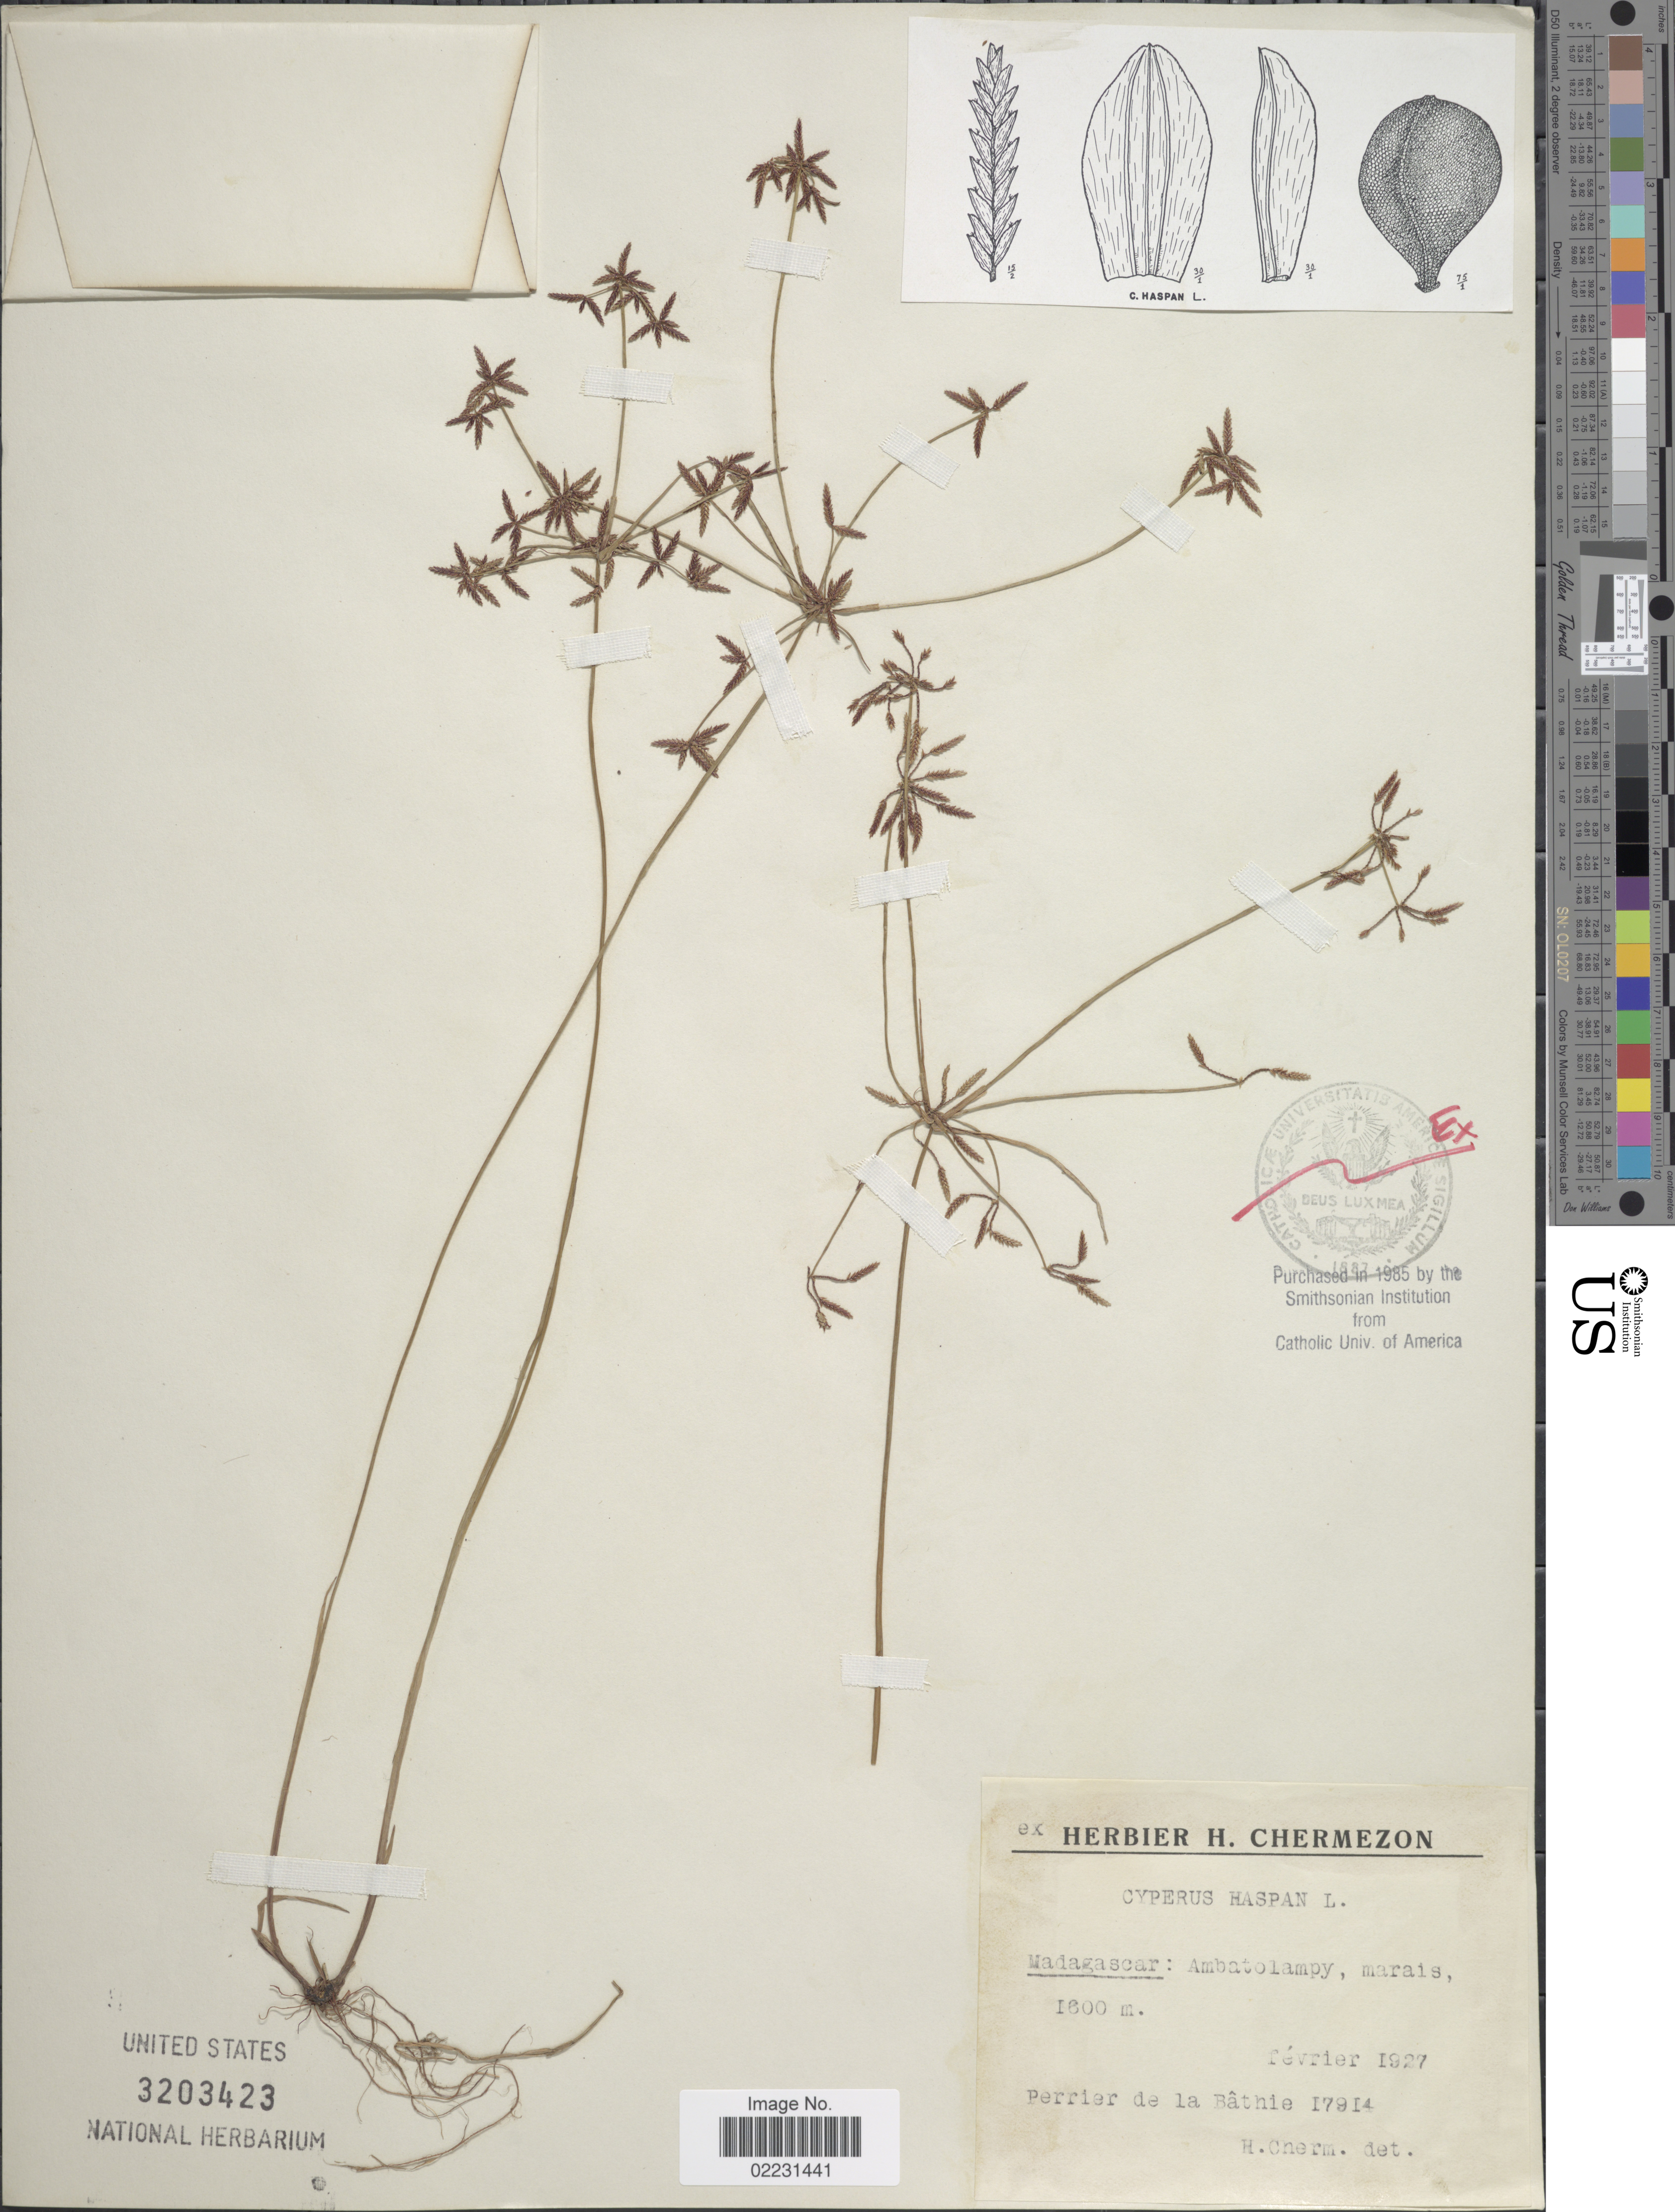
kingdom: Plantae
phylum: Tracheophyta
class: Liliopsida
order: Poales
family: Cyperaceae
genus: Cyperus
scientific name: Cyperus haspan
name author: L.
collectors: Perrier de la Bâthie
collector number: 17914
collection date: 1927-02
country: Madagascar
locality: Ambatolampy, marais.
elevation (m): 1600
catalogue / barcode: US 3203423